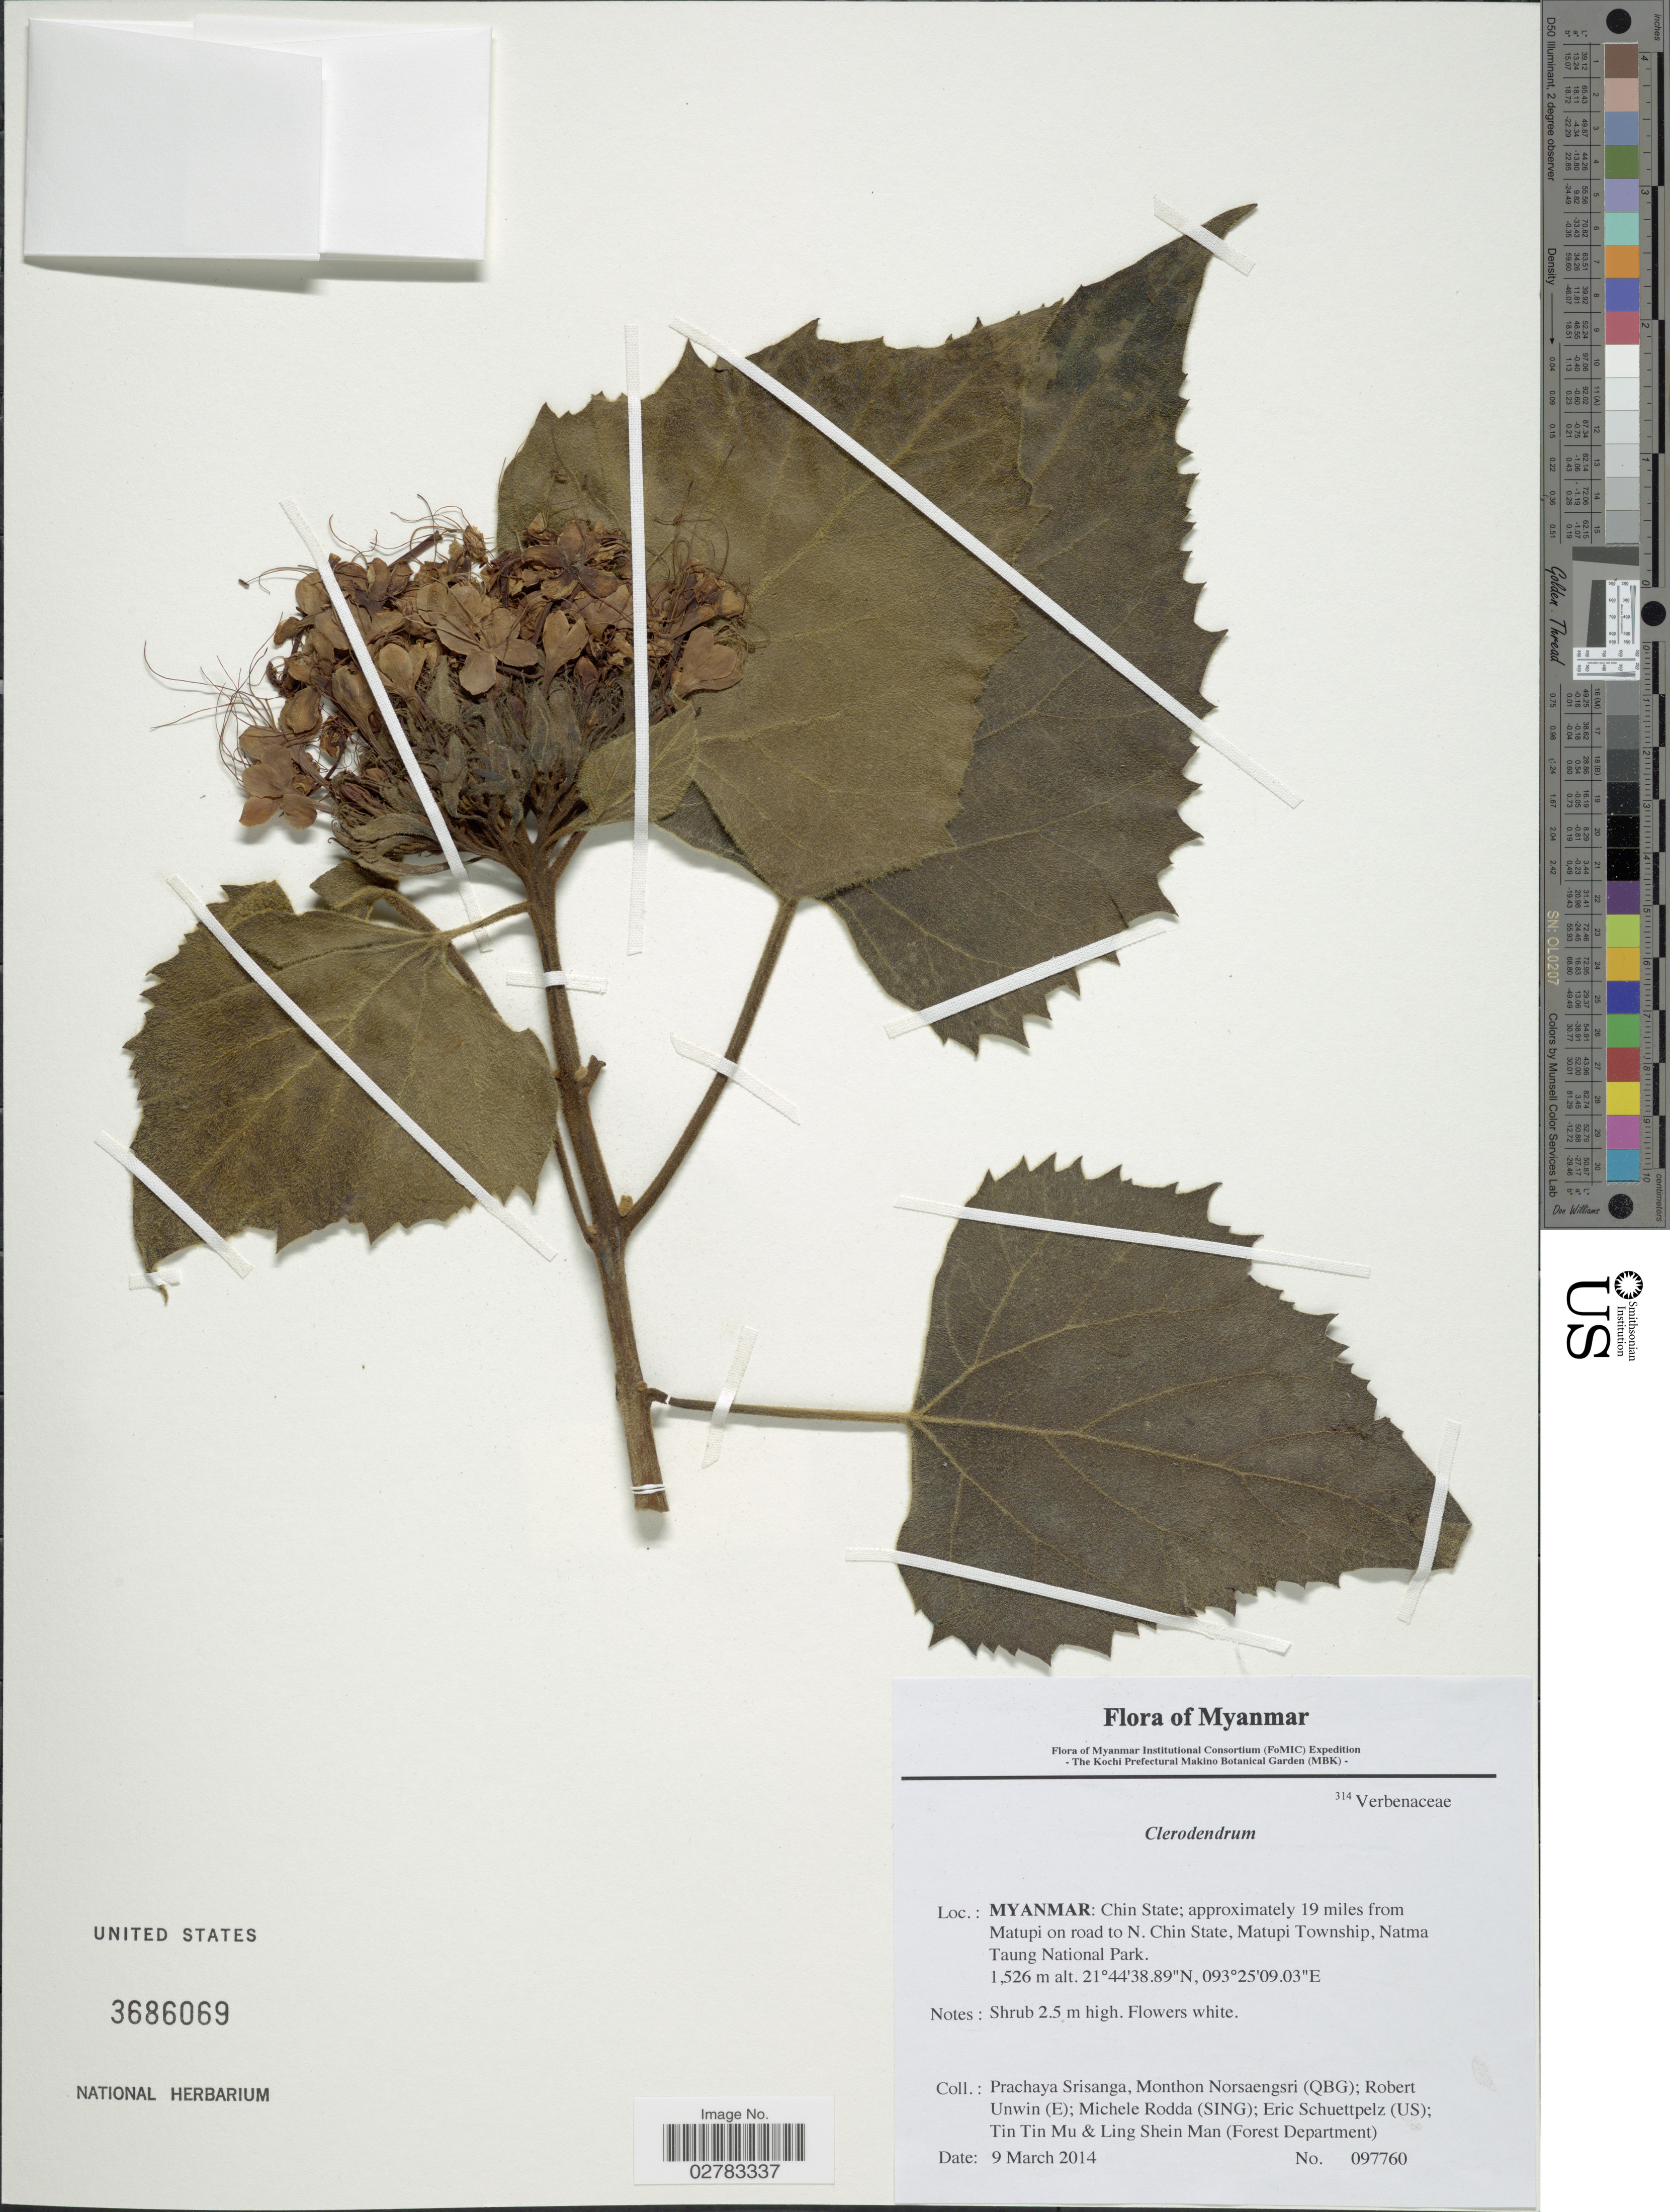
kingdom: Plantae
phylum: Tracheophyta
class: Magnoliopsida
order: Lamiales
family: Lamiaceae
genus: Clerodendrum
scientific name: Clerodendrum sp.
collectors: P. Srisanga, M. Norsaengsri, R. Unwin, M. Rodda & et al.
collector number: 097760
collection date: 2014-03-09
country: Myanmar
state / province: Chin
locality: Approximately 19 miles from Matupi on road to N. Chin State, Matupi Township, Natma Taung National Park.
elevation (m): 1526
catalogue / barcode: US 3686069